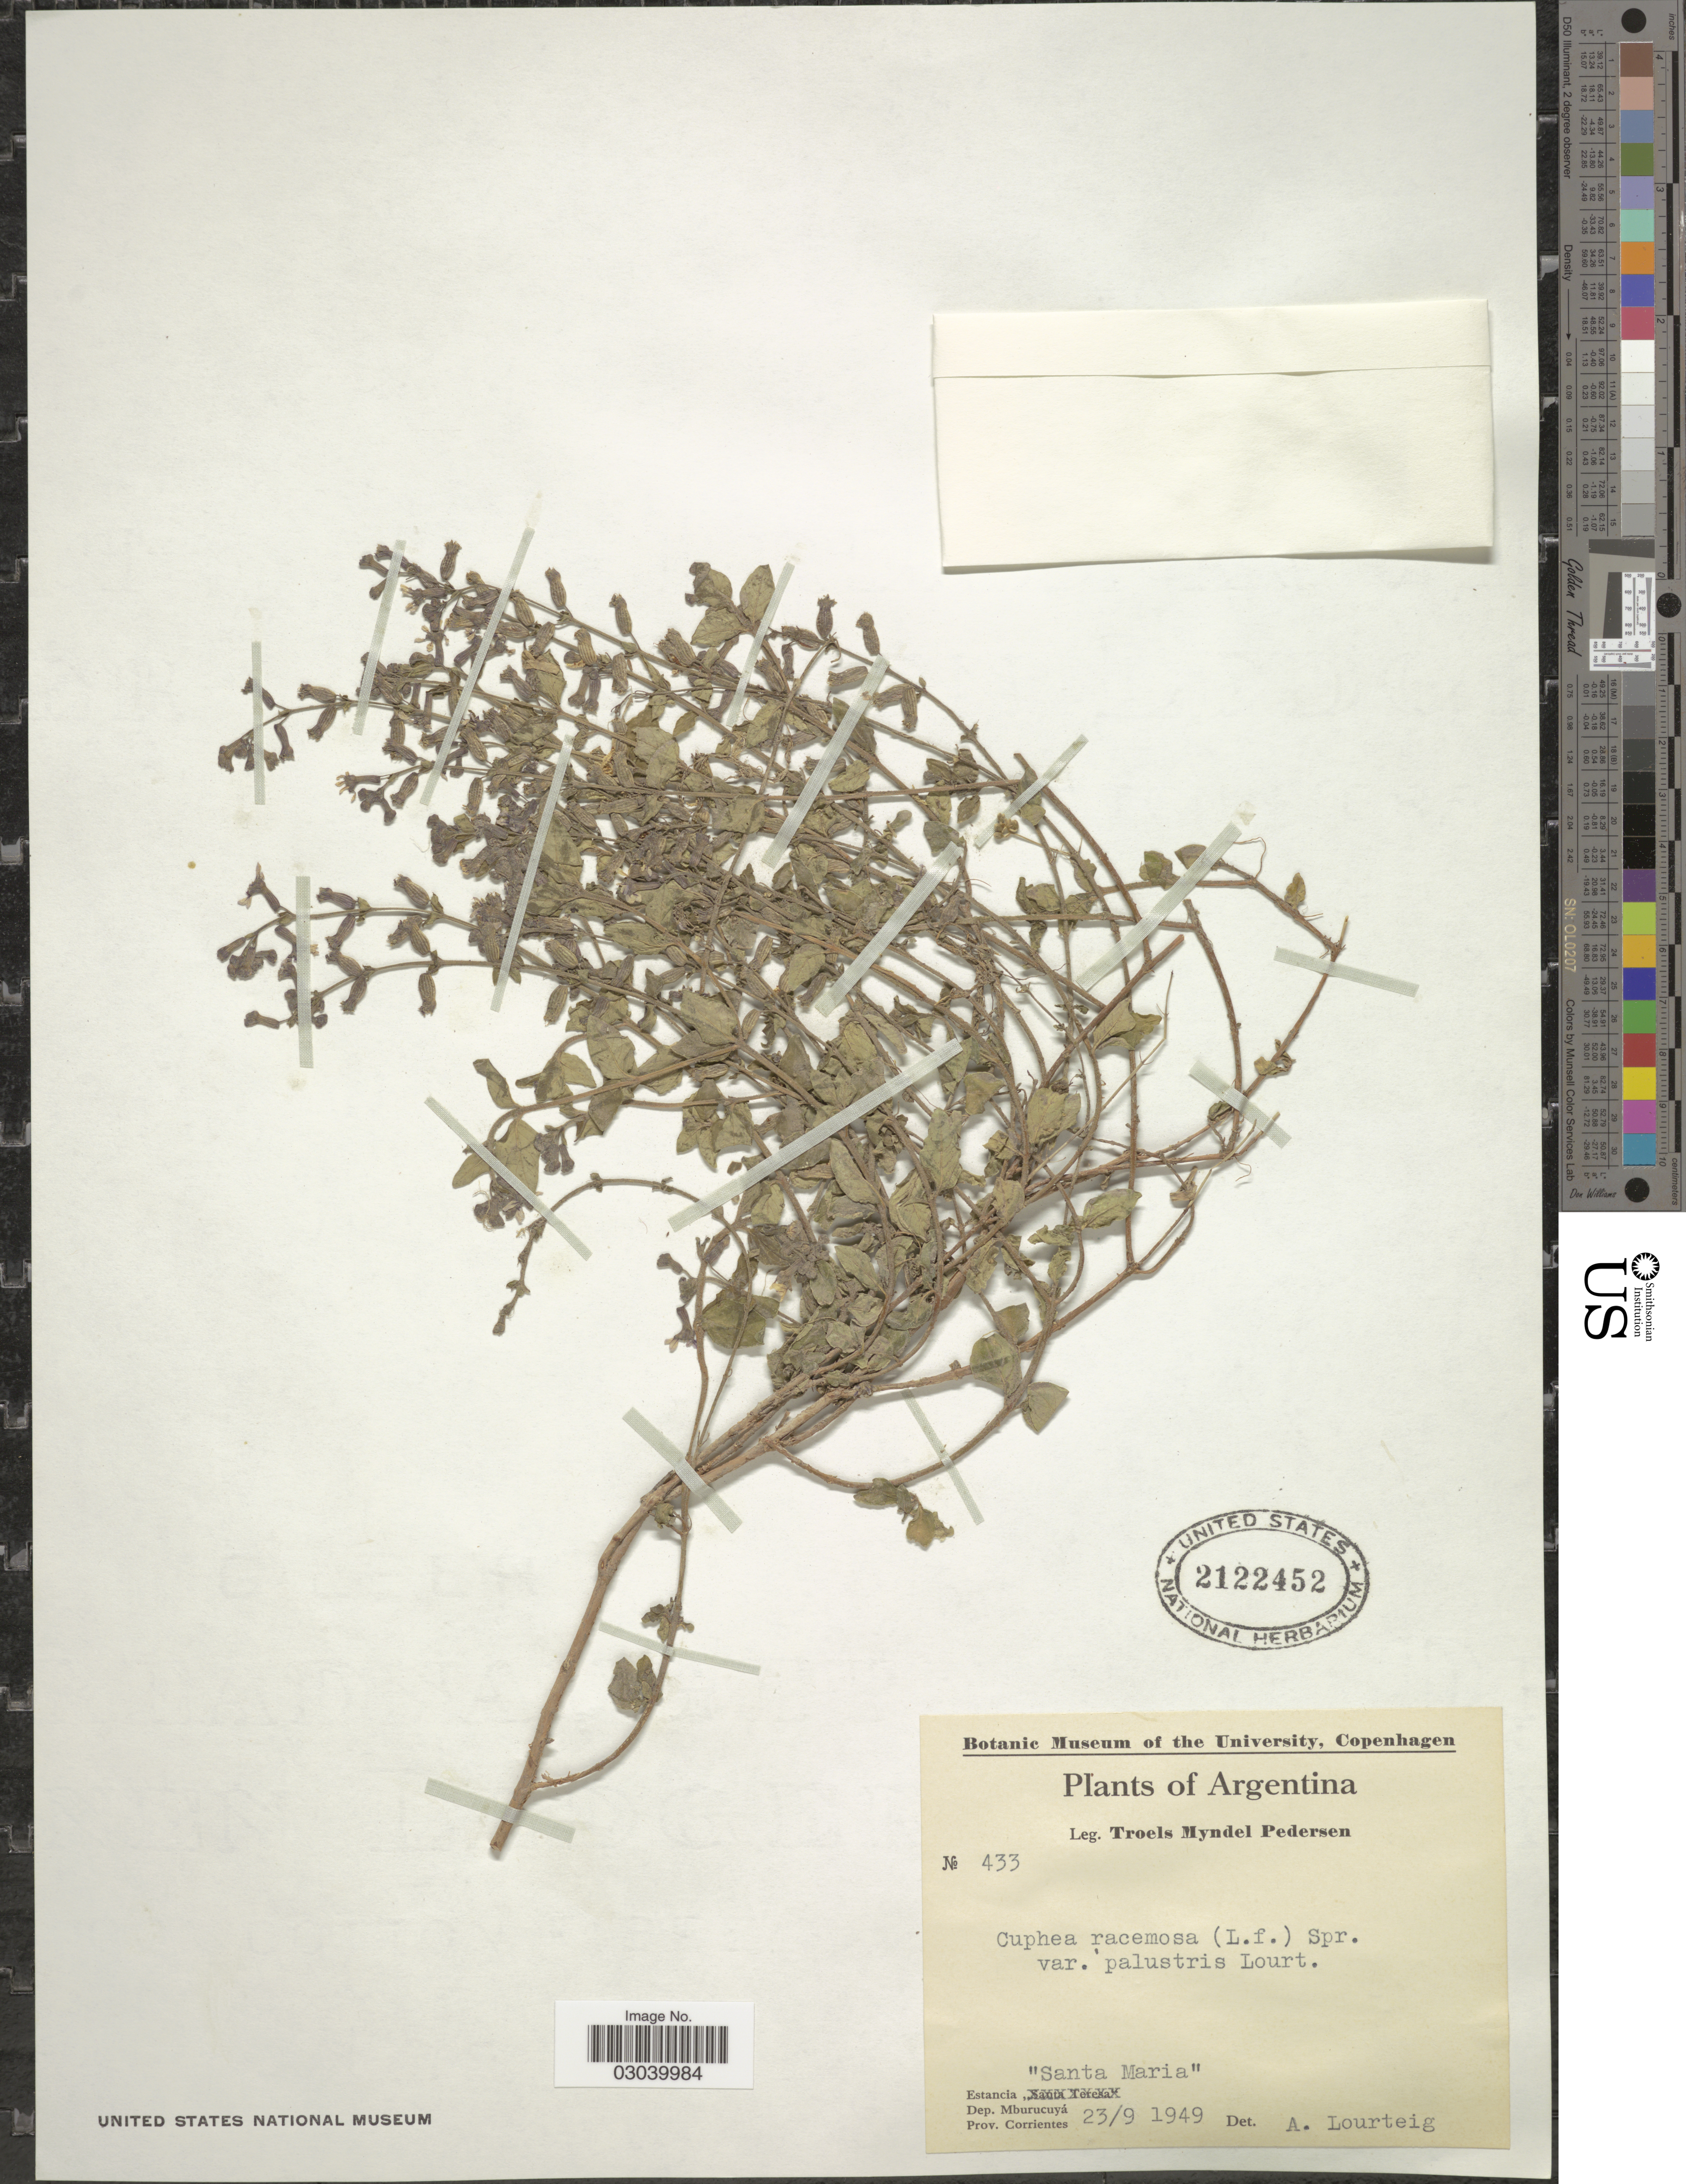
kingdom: Plantae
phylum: Tracheophyta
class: Magnoliopsida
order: Myrtales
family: Lythraceae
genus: Cuphea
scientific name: Cuphea racemosa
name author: (L. f.) Spreng.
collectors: T. Pederson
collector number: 433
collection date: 1949-09-23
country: Argentina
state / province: Corrientes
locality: Estancia "Santa Maria", Dep. Mburucuyá.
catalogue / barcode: US 2122452